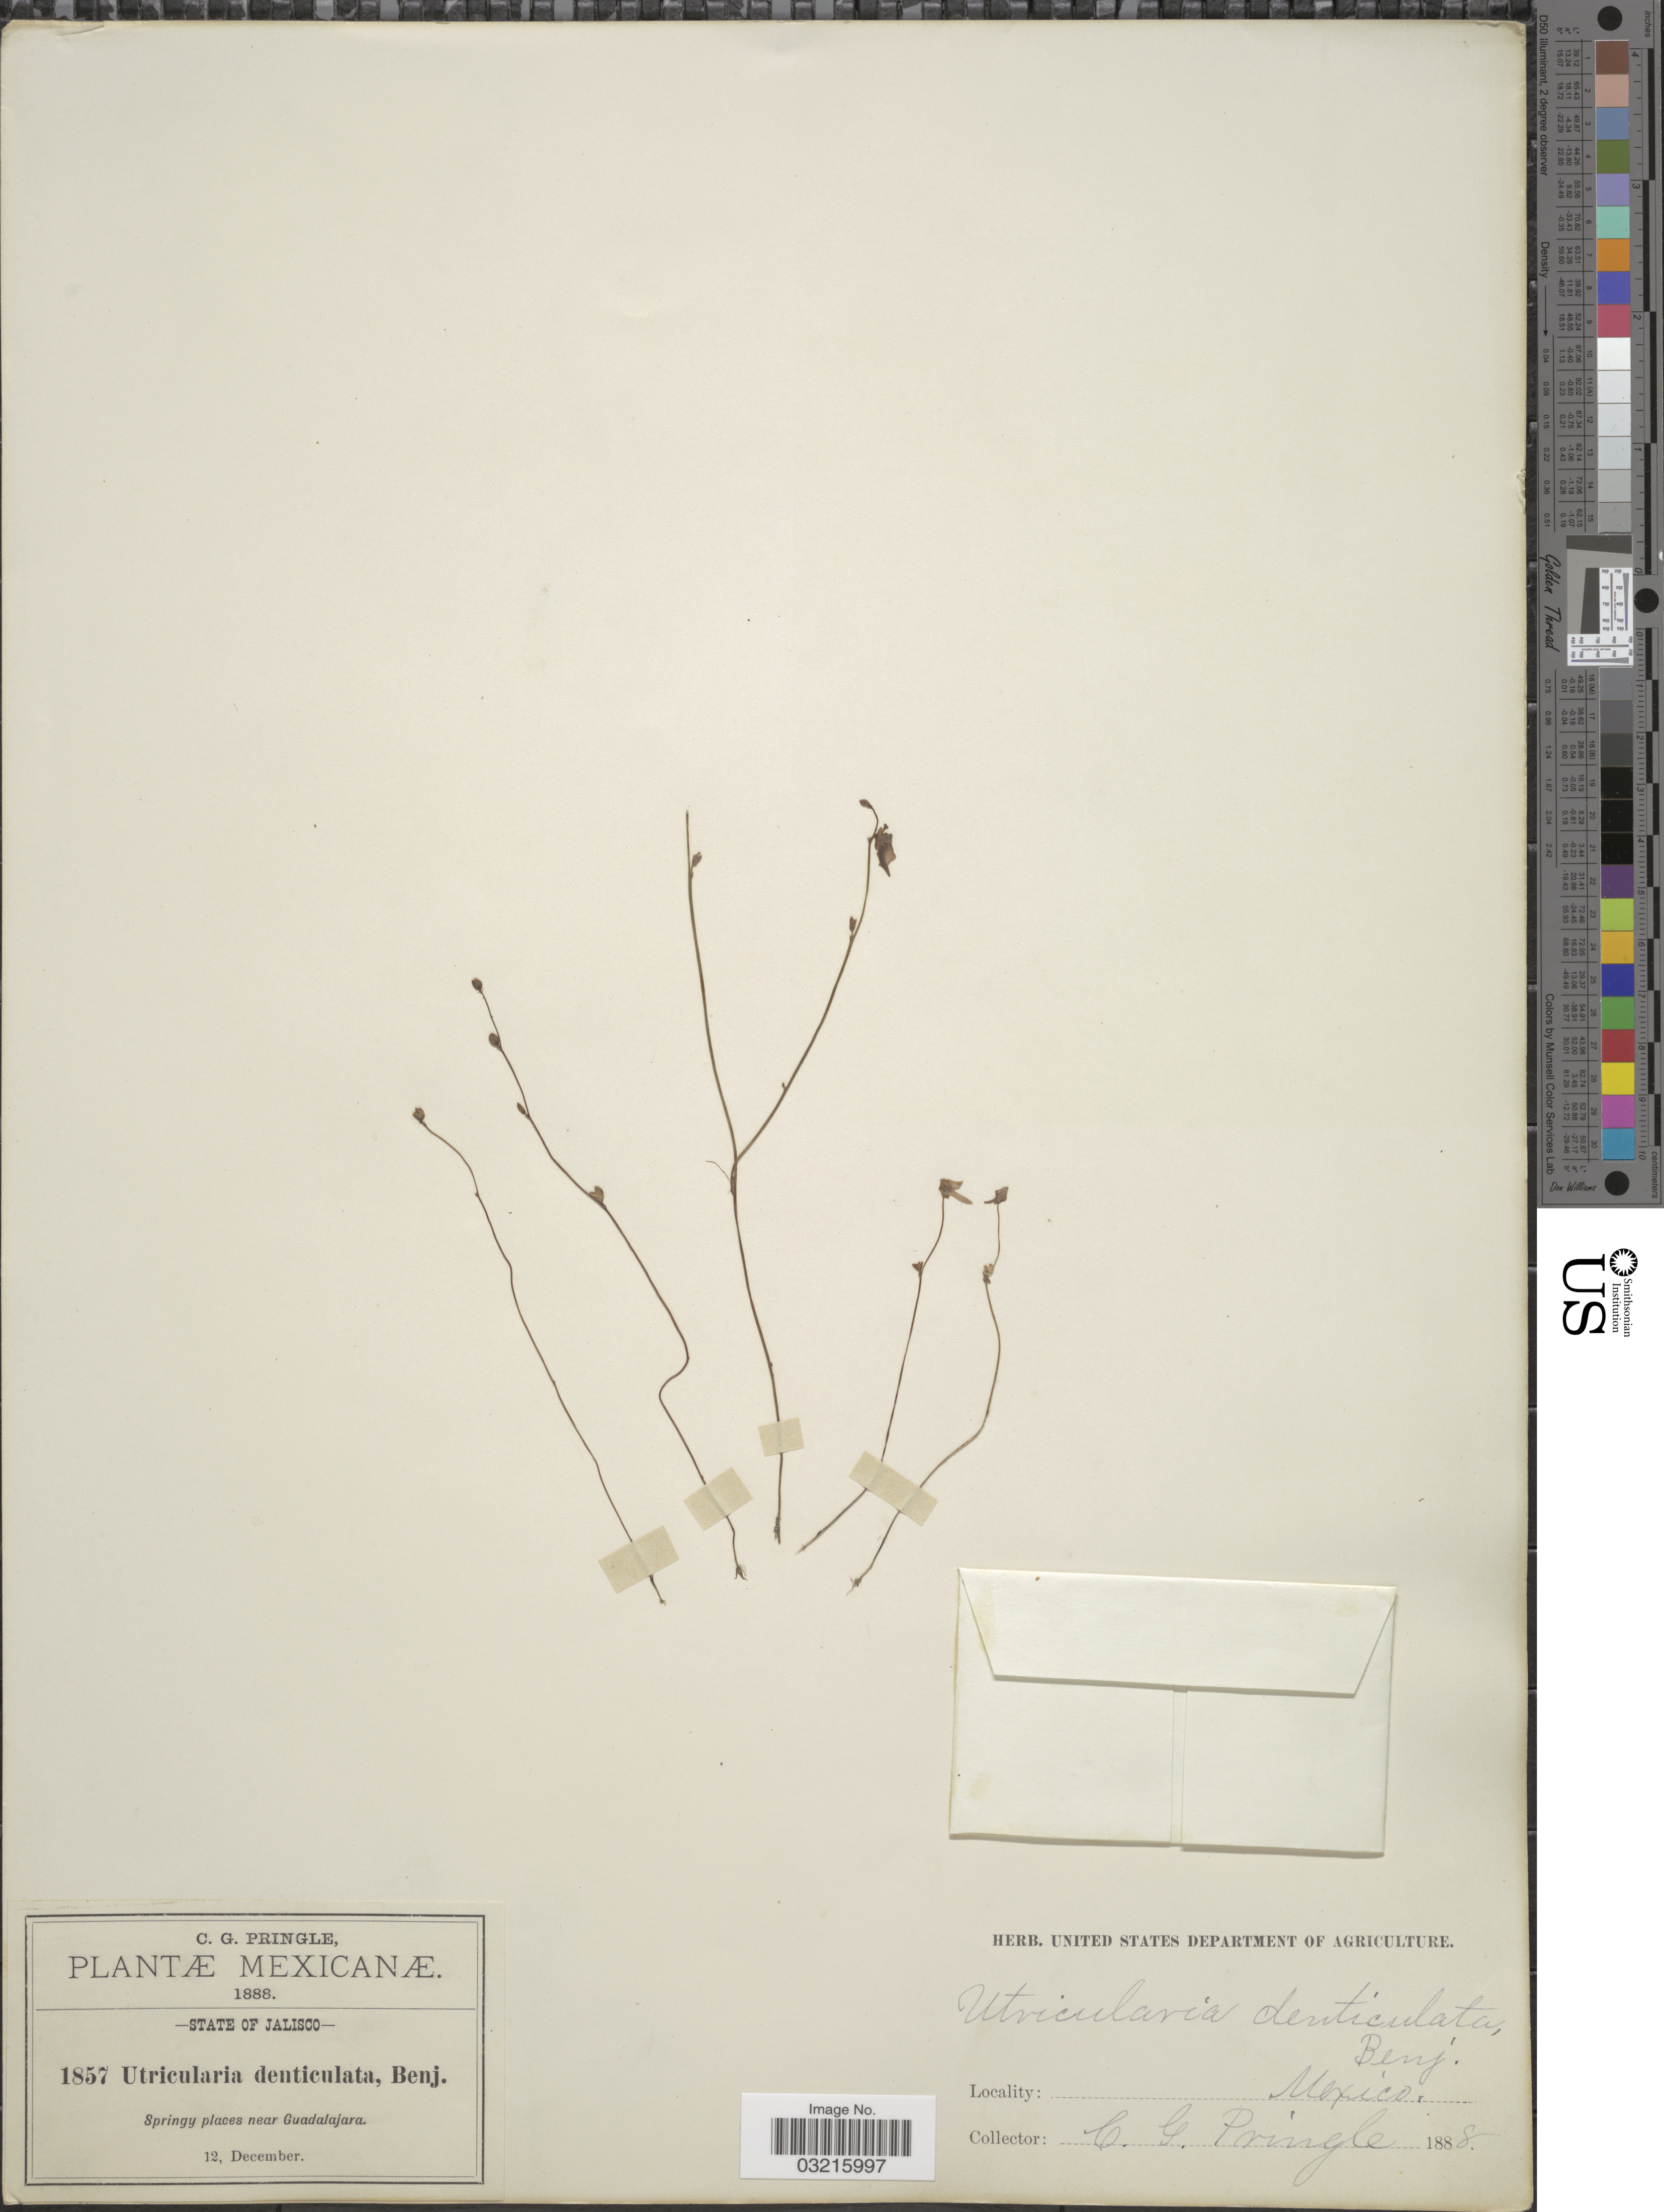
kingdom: Plantae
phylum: Tracheophyta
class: Magnoliopsida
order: Lamiales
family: Lentibulariaceae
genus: Utricularia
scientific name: Utricularia livida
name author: E. Mey.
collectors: C. G. Pringle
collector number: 1857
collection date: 1888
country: Mexico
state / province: Jalisco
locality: Springy places near Guadalajara.